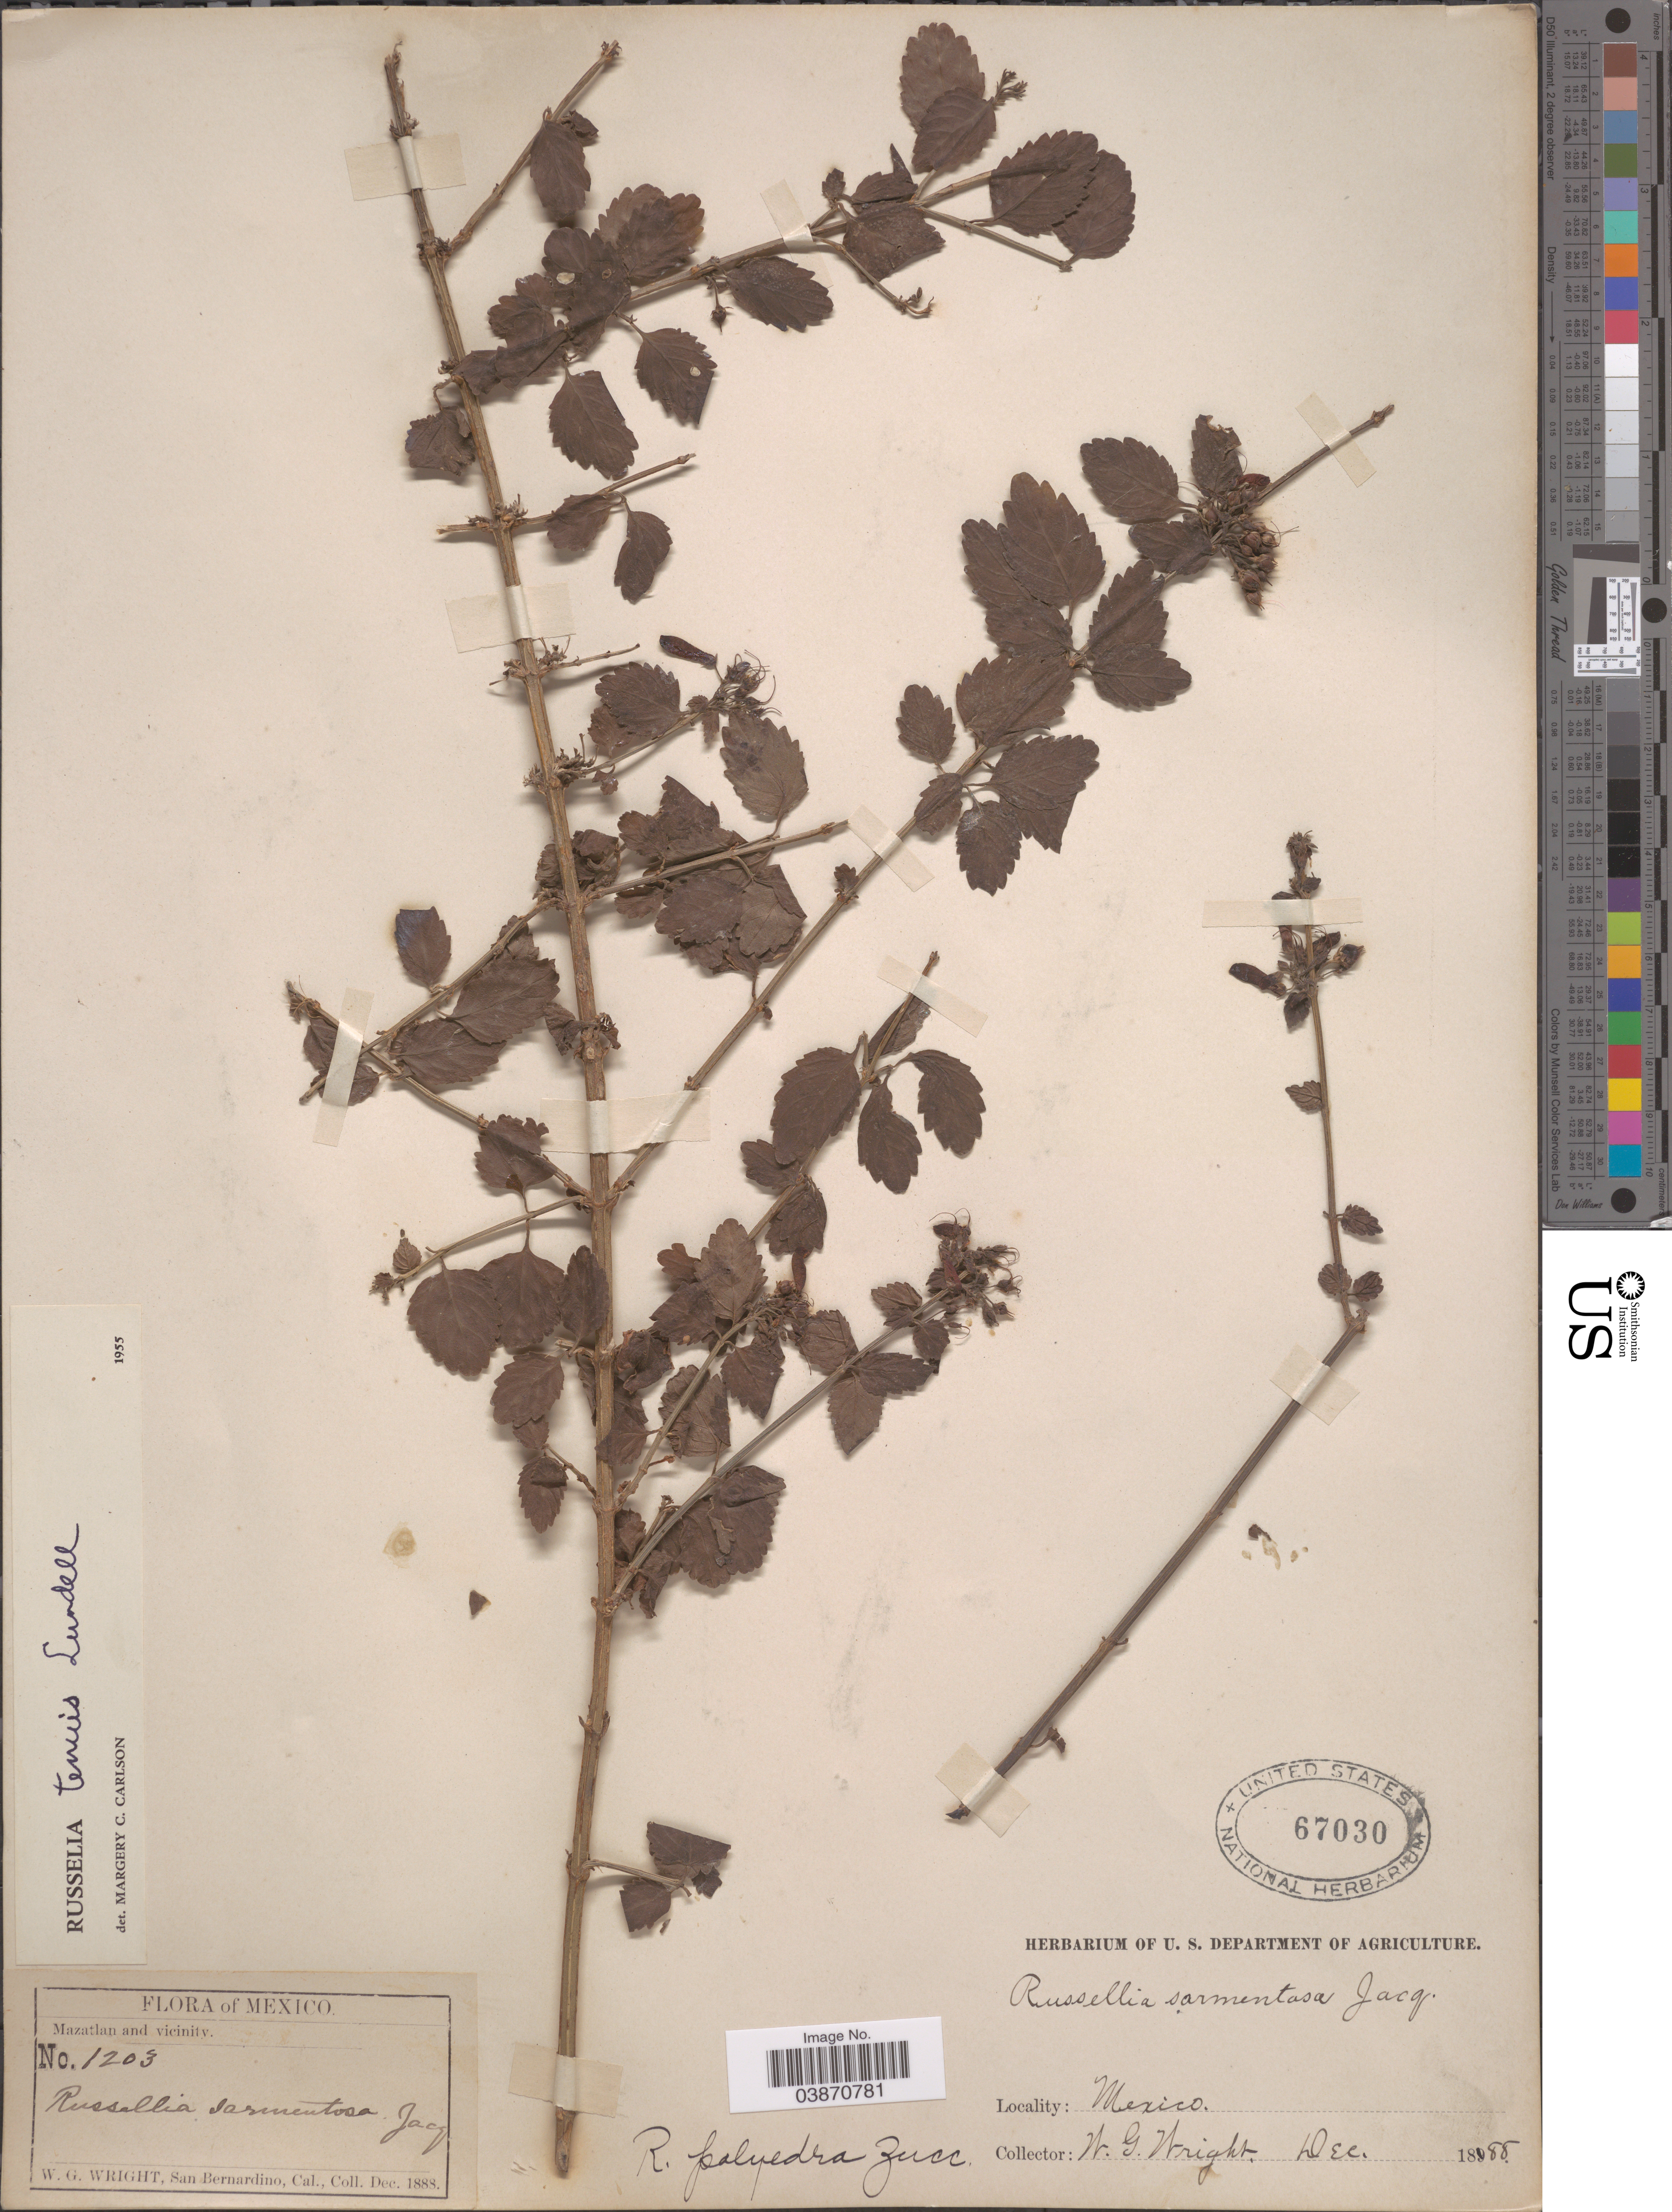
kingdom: Plantae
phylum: Tracheophyta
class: Magnoliopsida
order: Lamiales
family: Plantaginaceae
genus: Russelia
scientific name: Russelia tenuis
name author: Lundell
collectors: W. G. Wright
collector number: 1203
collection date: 1888-12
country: Mexico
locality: Mazatlan and vicinity.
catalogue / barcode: US 67030